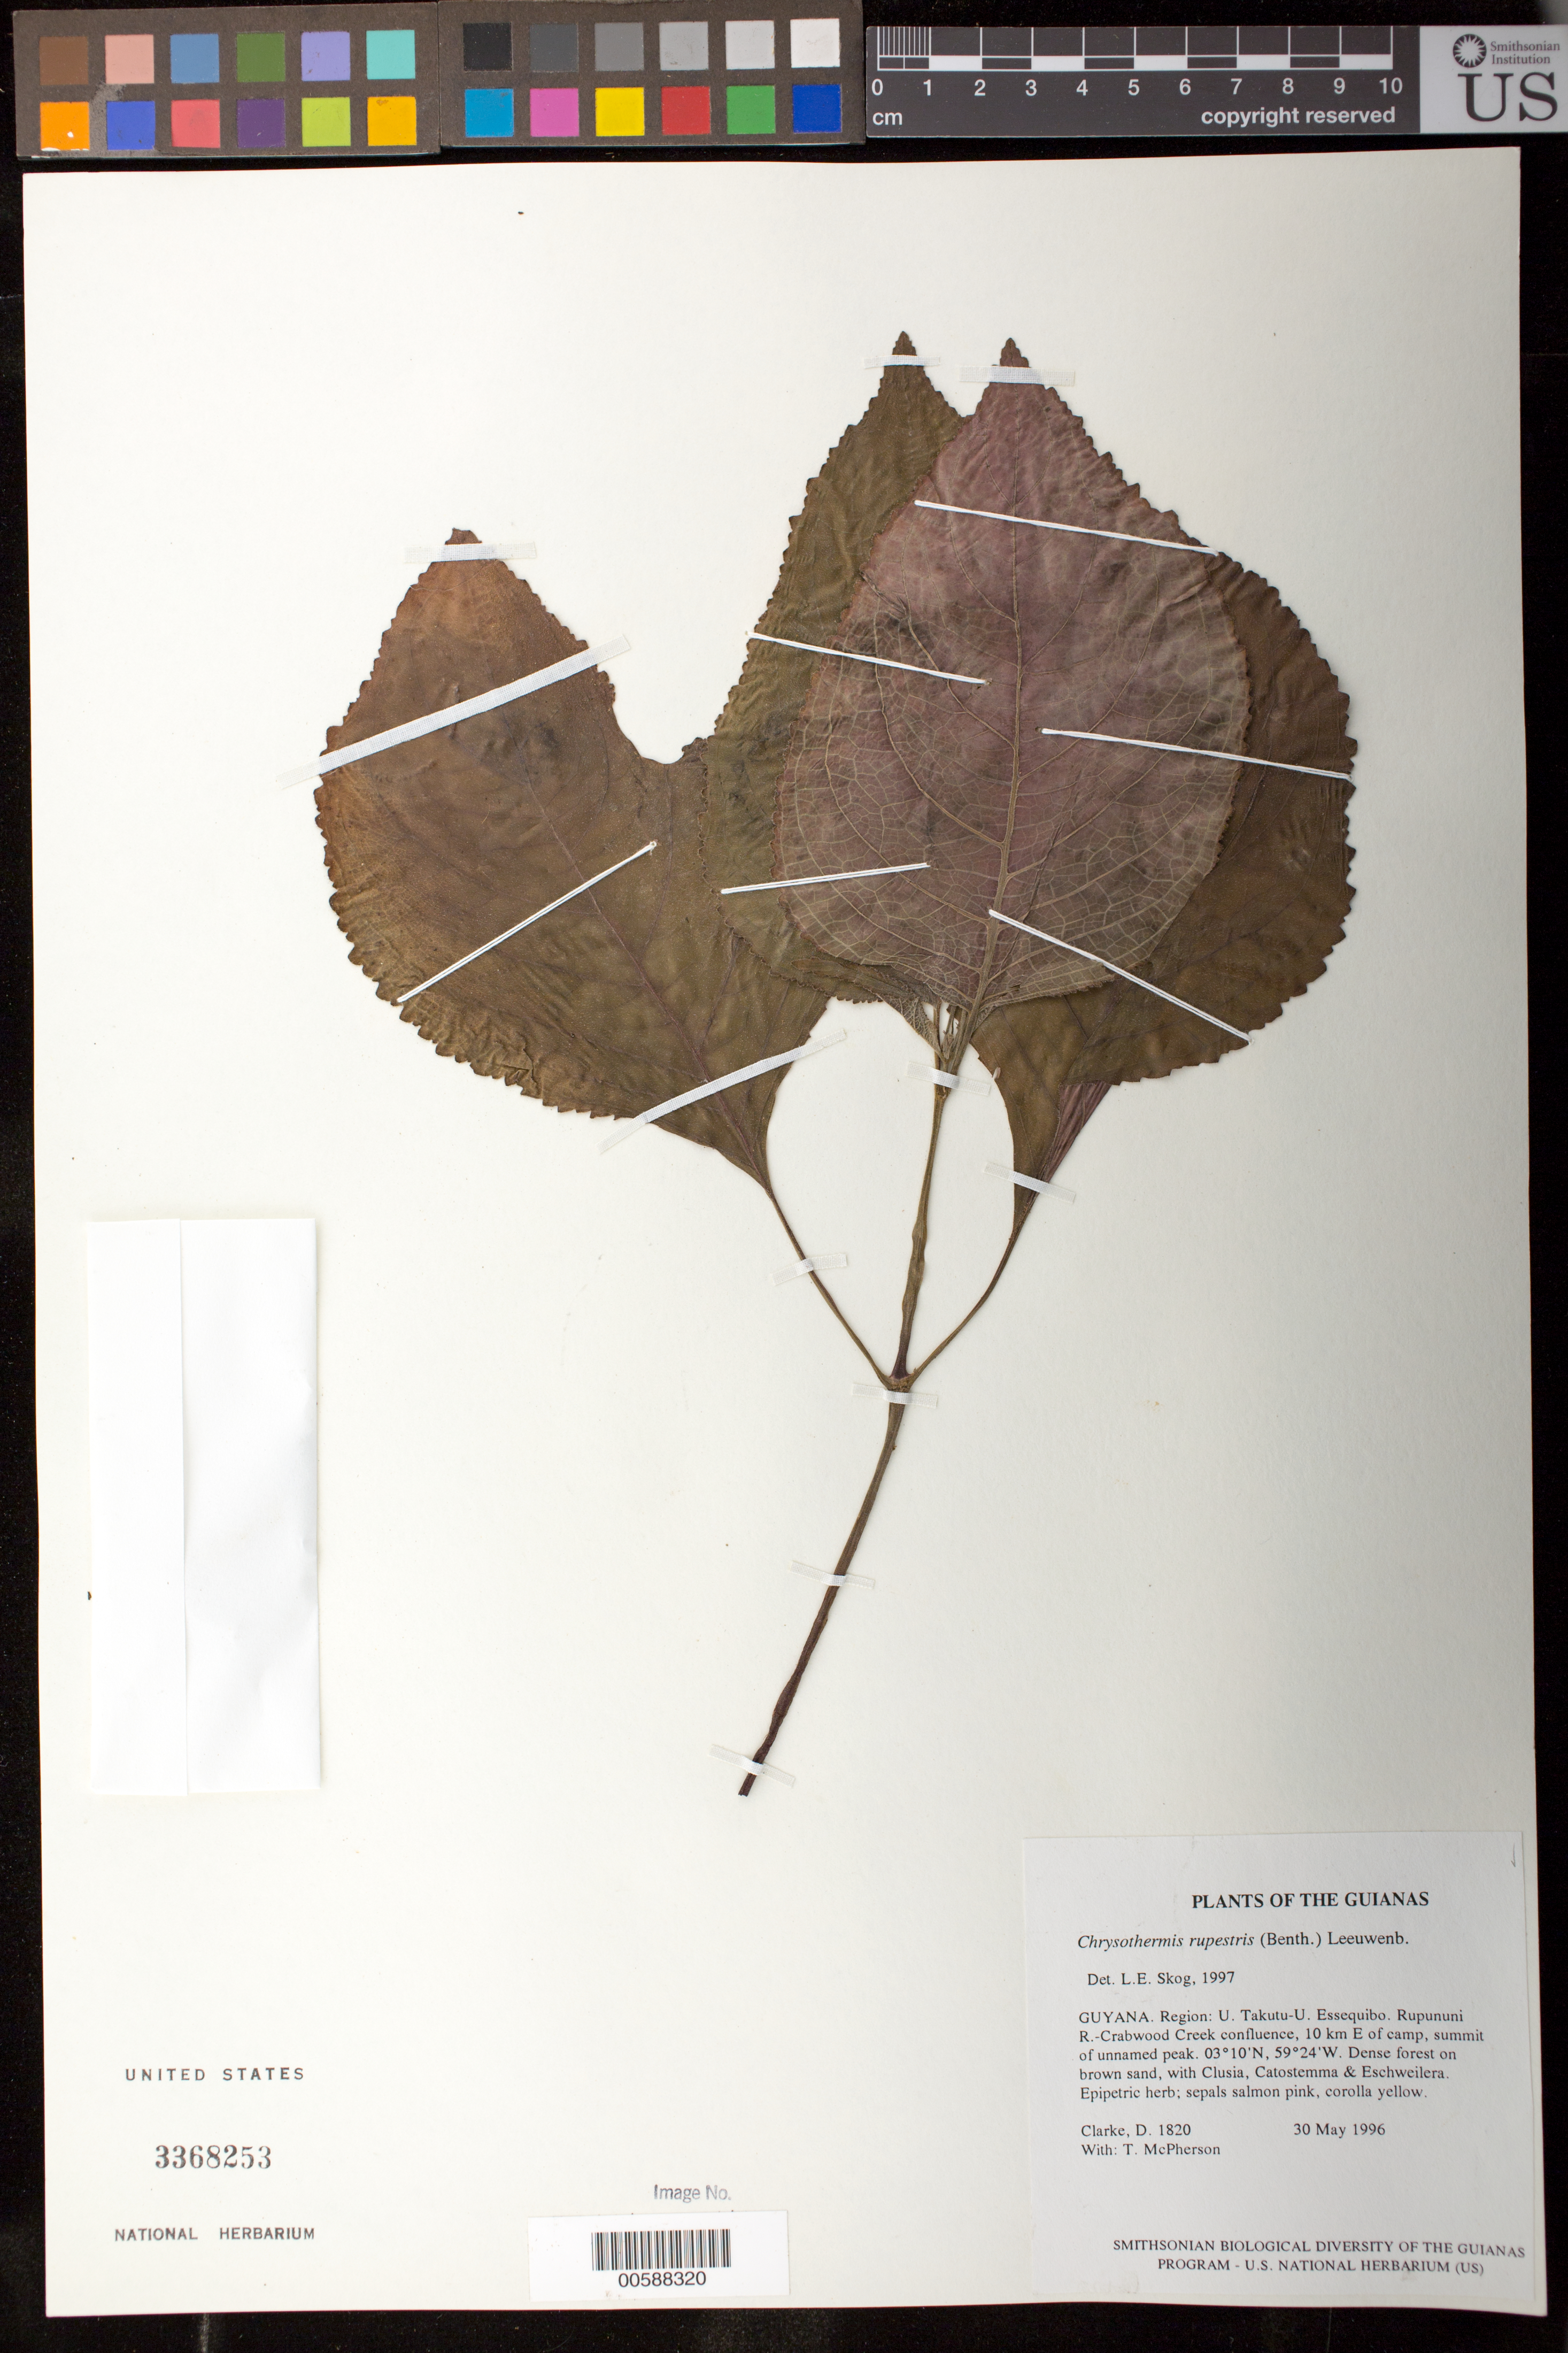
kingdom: Plantae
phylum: Tracheophyta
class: Magnoliopsida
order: Lamiales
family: Gesneriaceae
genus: Chrysothemis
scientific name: Chrysothemis rupestris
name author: (Benth.) Leeuwenb.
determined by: Skog, Laurence E.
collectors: H. D. Clarke & T. McPherson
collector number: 1820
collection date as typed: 30 May 1996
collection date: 1996-05-30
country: Guyana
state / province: U. Takutu-U. Essequibo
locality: Rupununi R.-Crabwood Creek confluence, 10 km E of camp, summit of unnamed peak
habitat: Dense forest on brown sand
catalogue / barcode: US 3368253